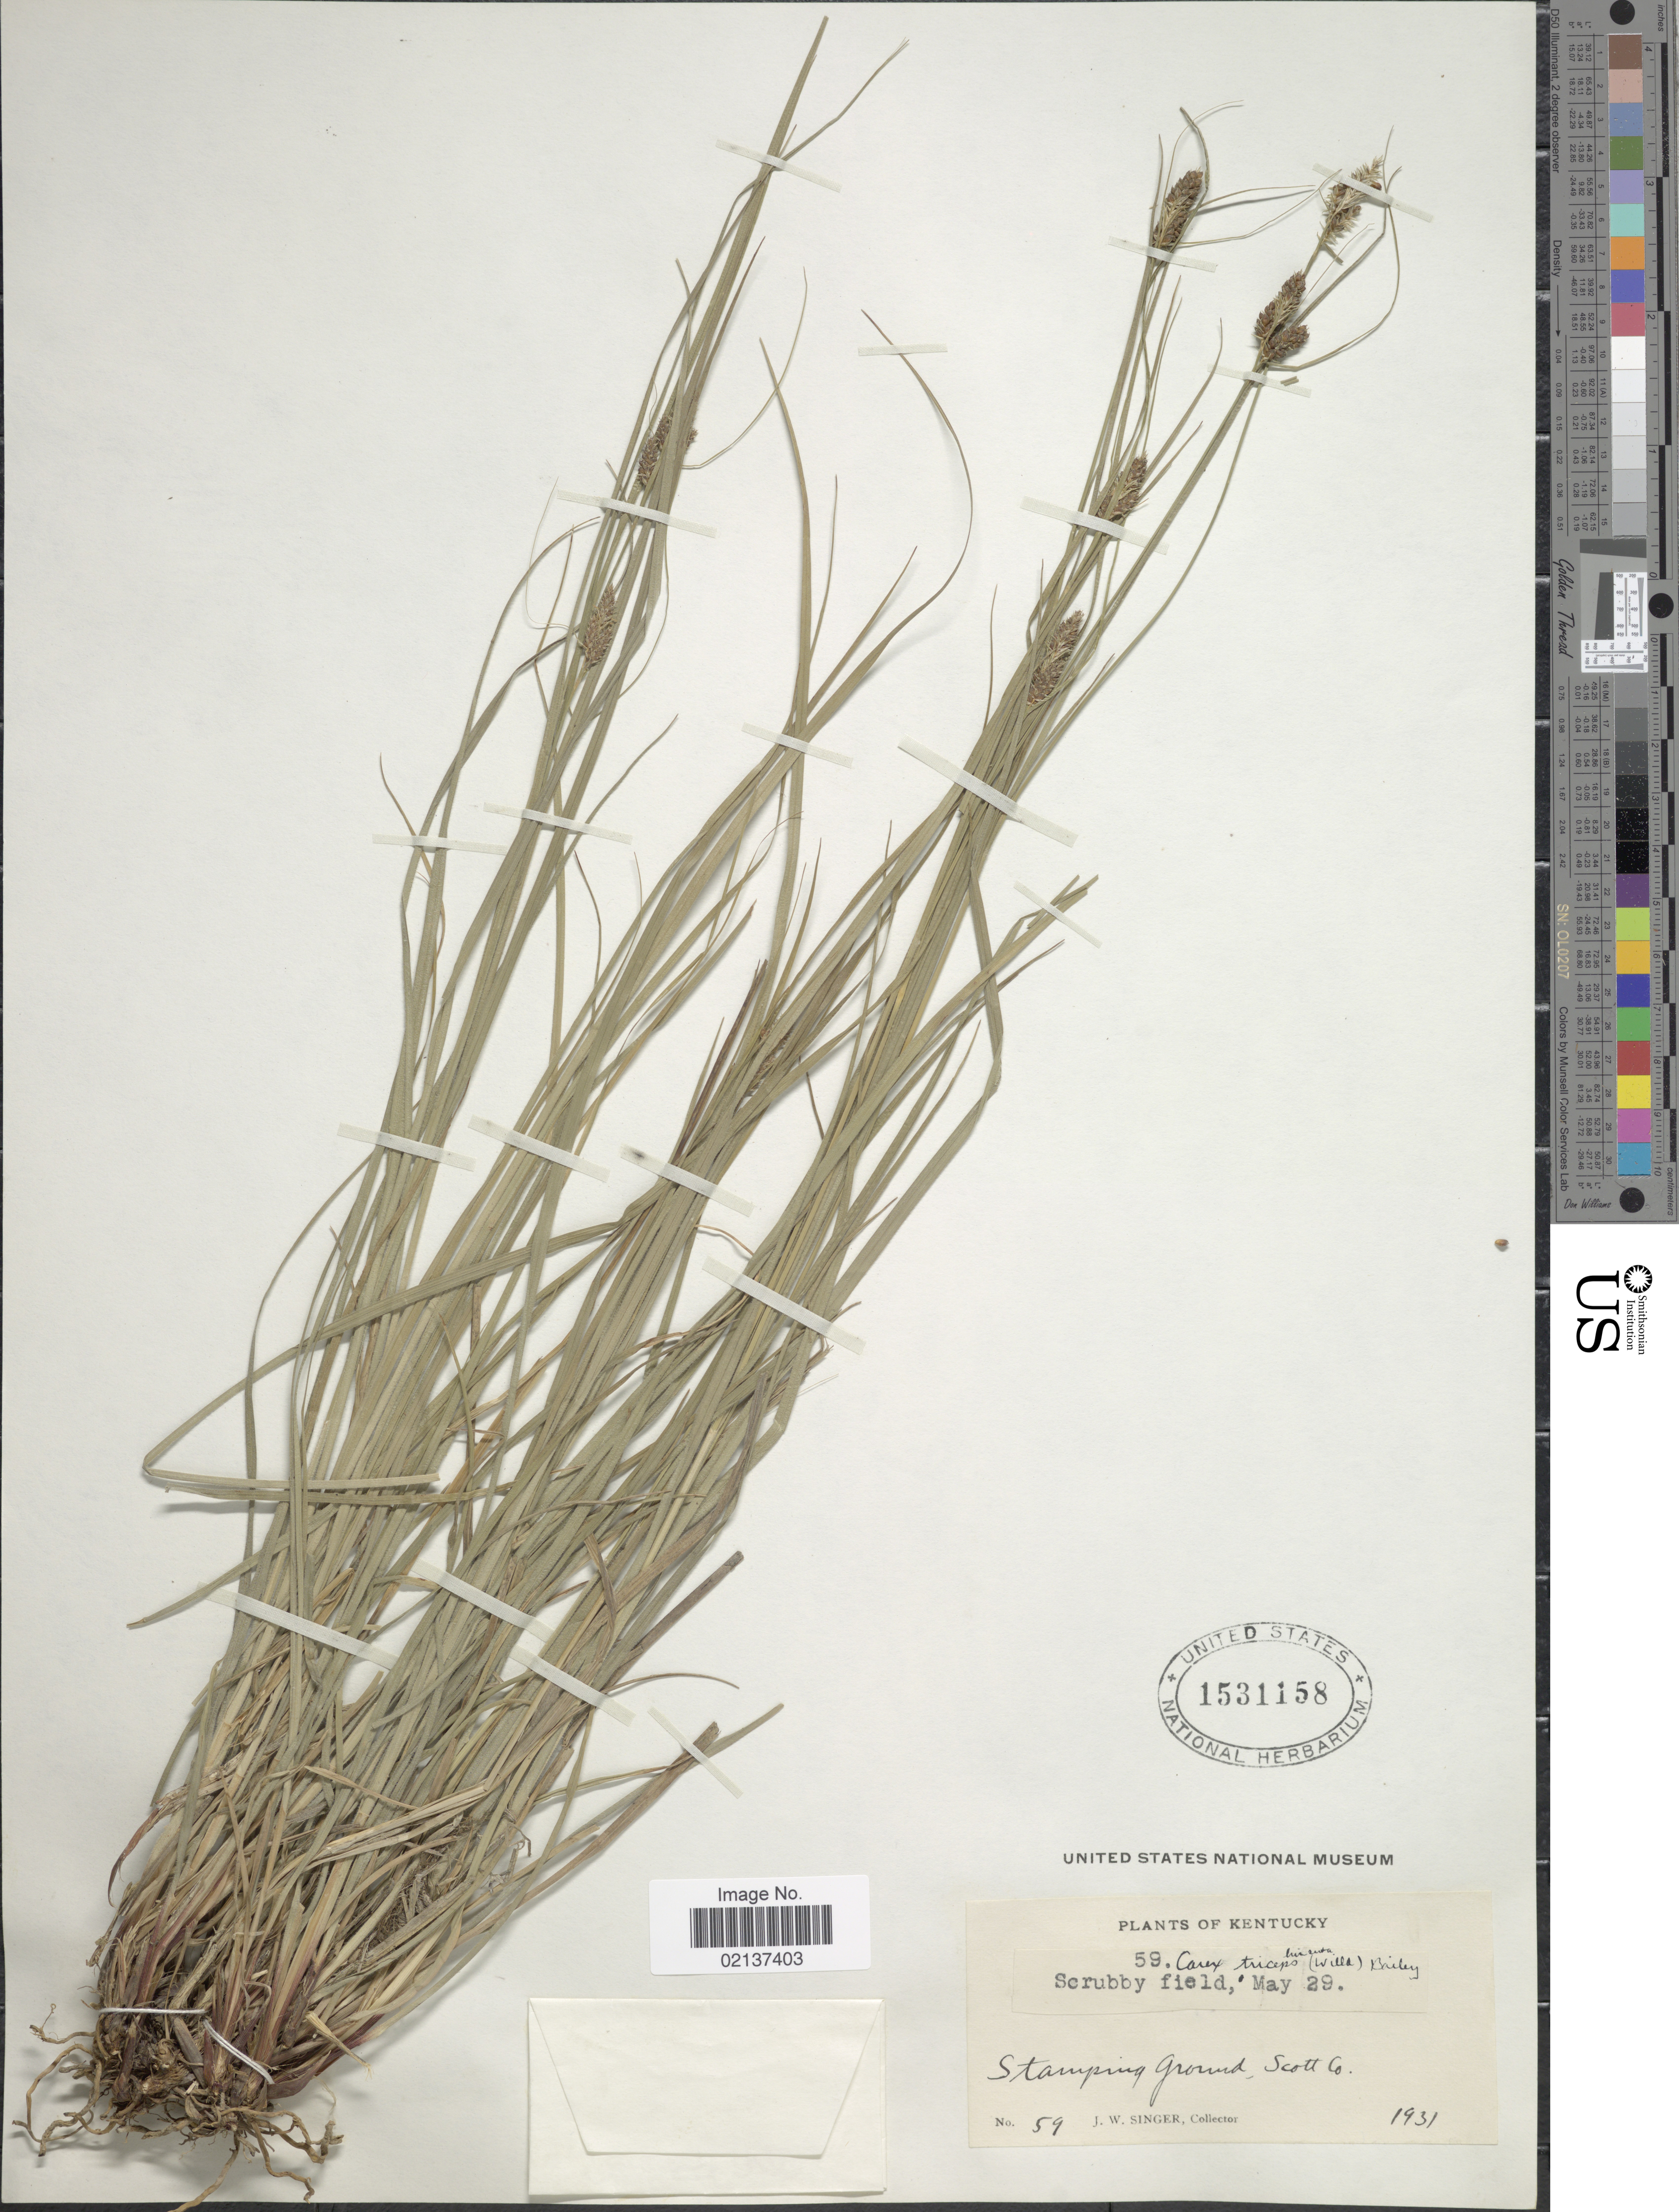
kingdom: Plantae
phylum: Tracheophyta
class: Liliopsida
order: Poales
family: Cyperaceae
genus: Carex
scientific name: Carex hirsutella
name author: Mack.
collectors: J. EW. Singer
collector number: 59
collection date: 1931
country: United States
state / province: Kentucky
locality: Scott Co.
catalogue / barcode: US 1531158